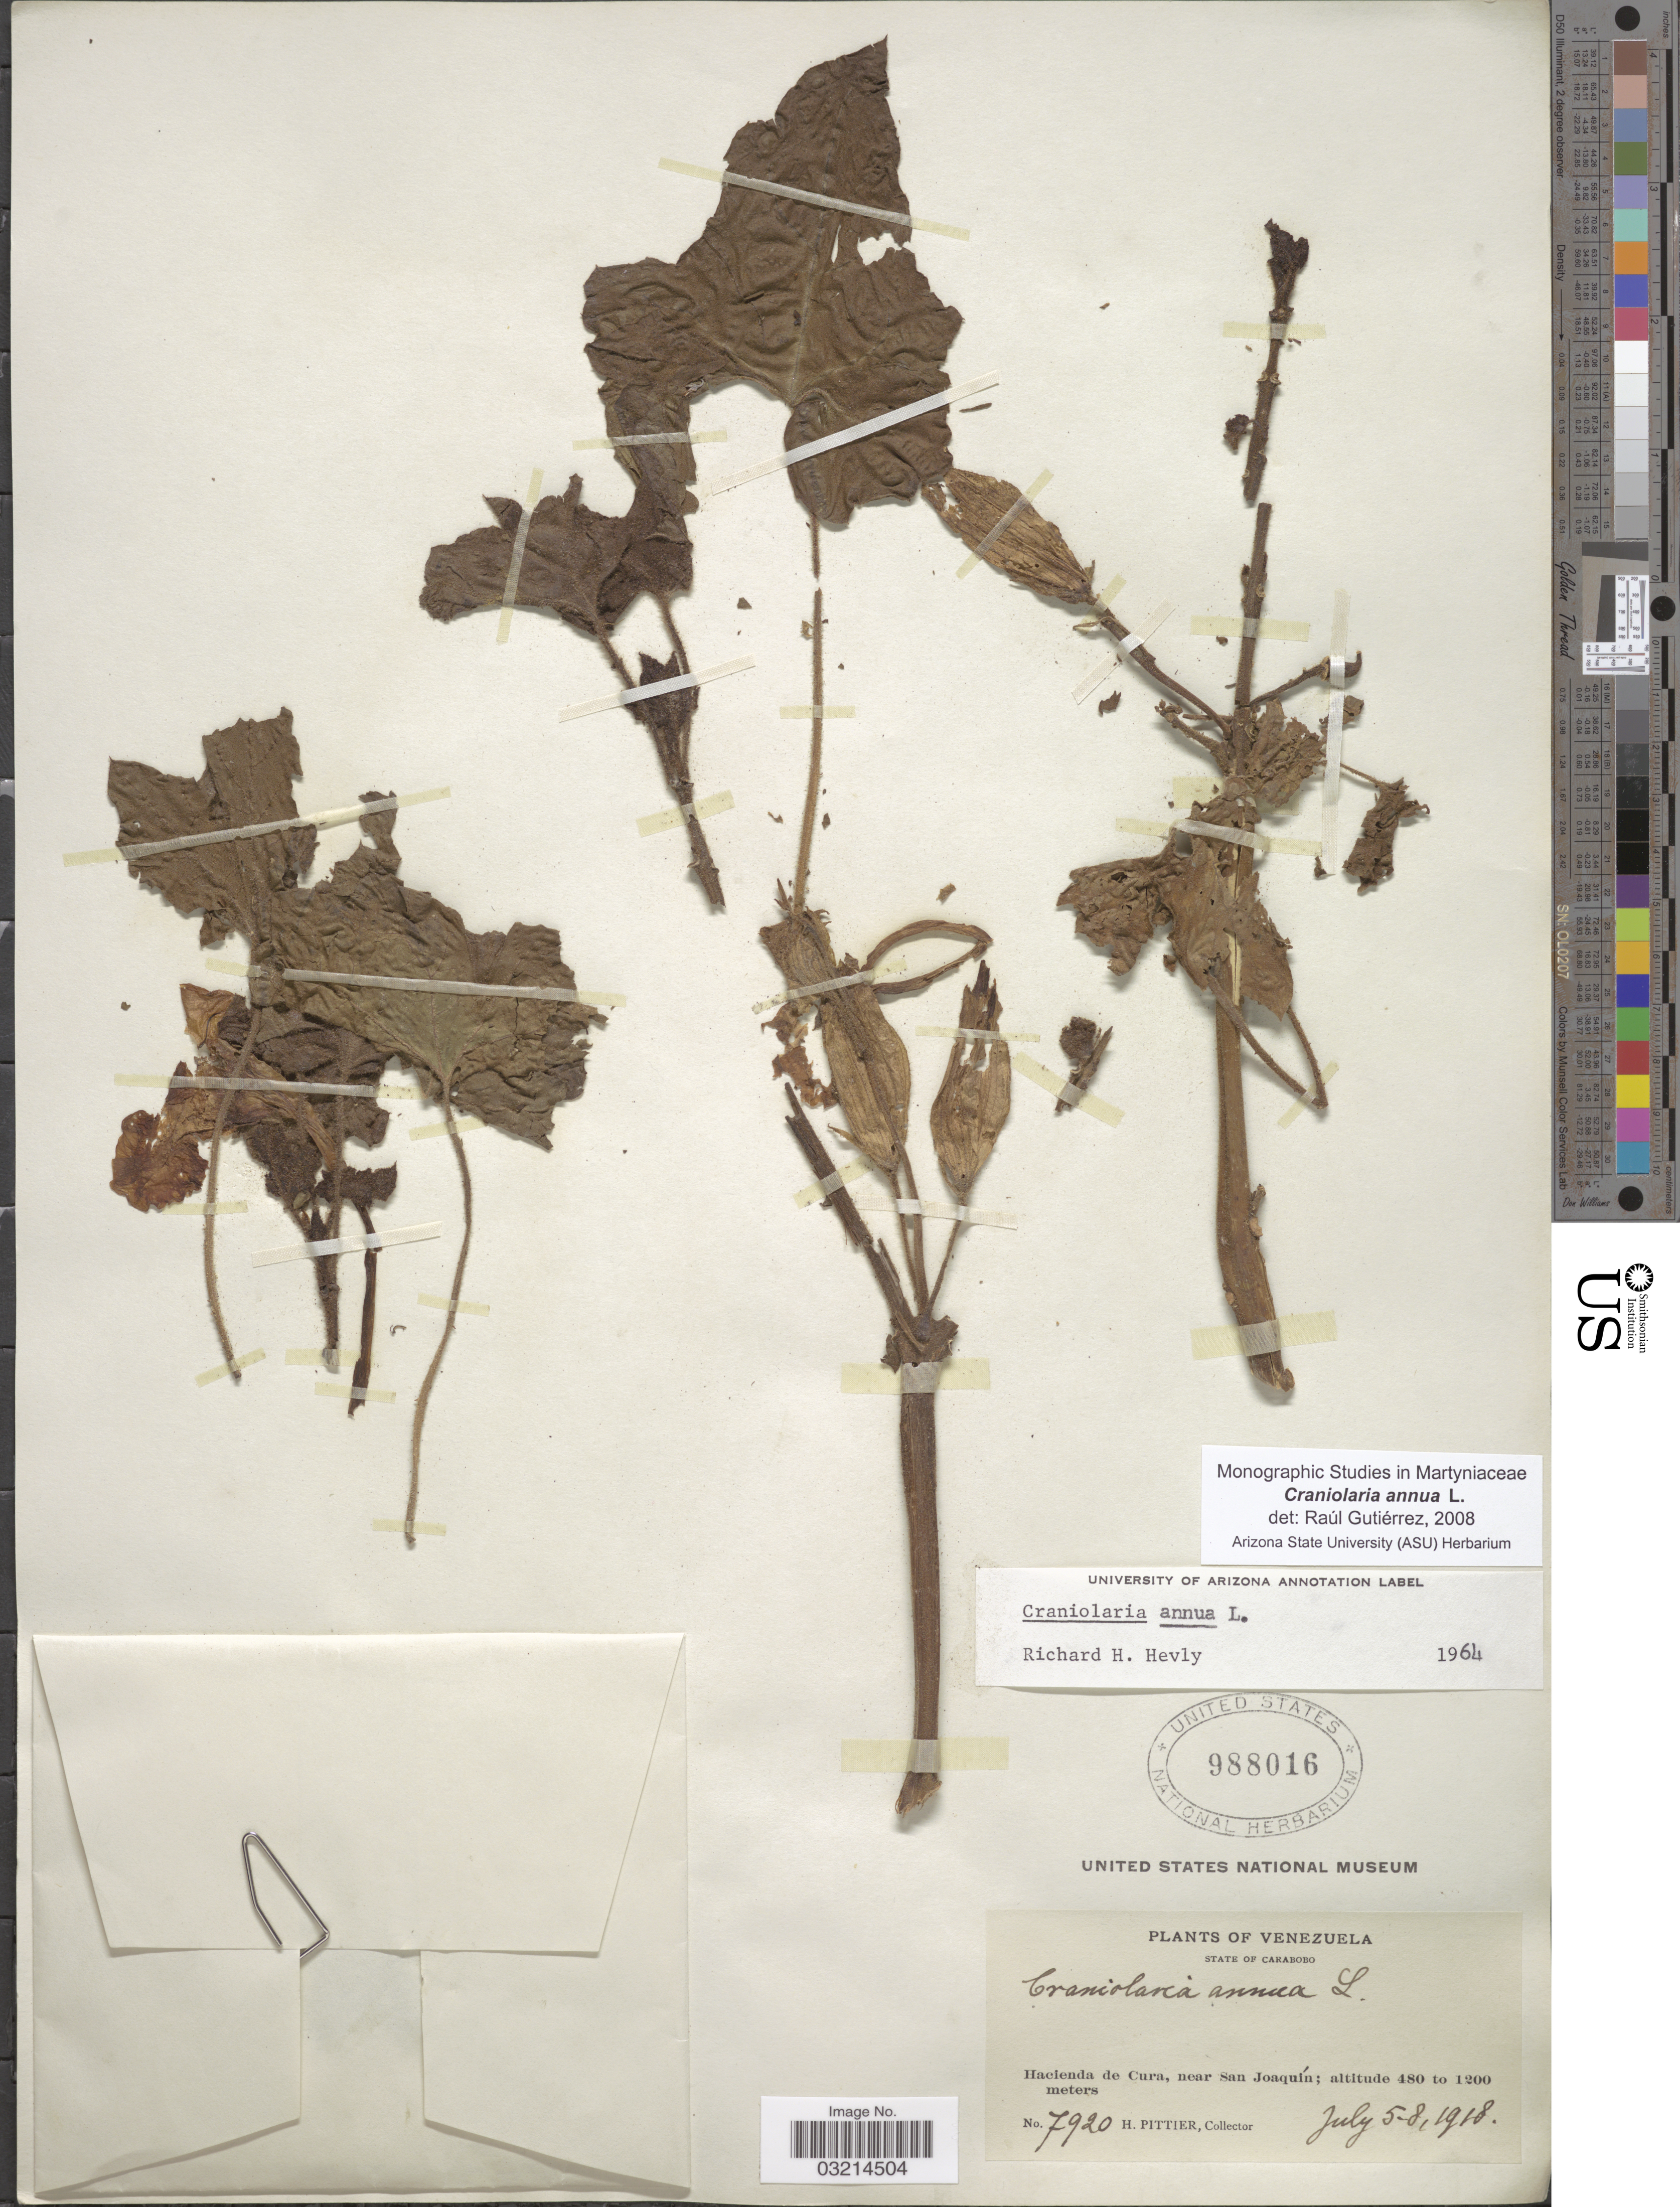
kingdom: Plantae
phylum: Tracheophyta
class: Magnoliopsida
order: Lamiales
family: Martyniaceae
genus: Craniolaria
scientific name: Craniolaria annua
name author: L.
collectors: H. F. Pittier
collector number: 7920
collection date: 1918-07-05/1918-07-08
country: Venezuela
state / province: Carabobo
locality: Hacienda de Cura, near San Joaquín.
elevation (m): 480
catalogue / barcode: US 988016